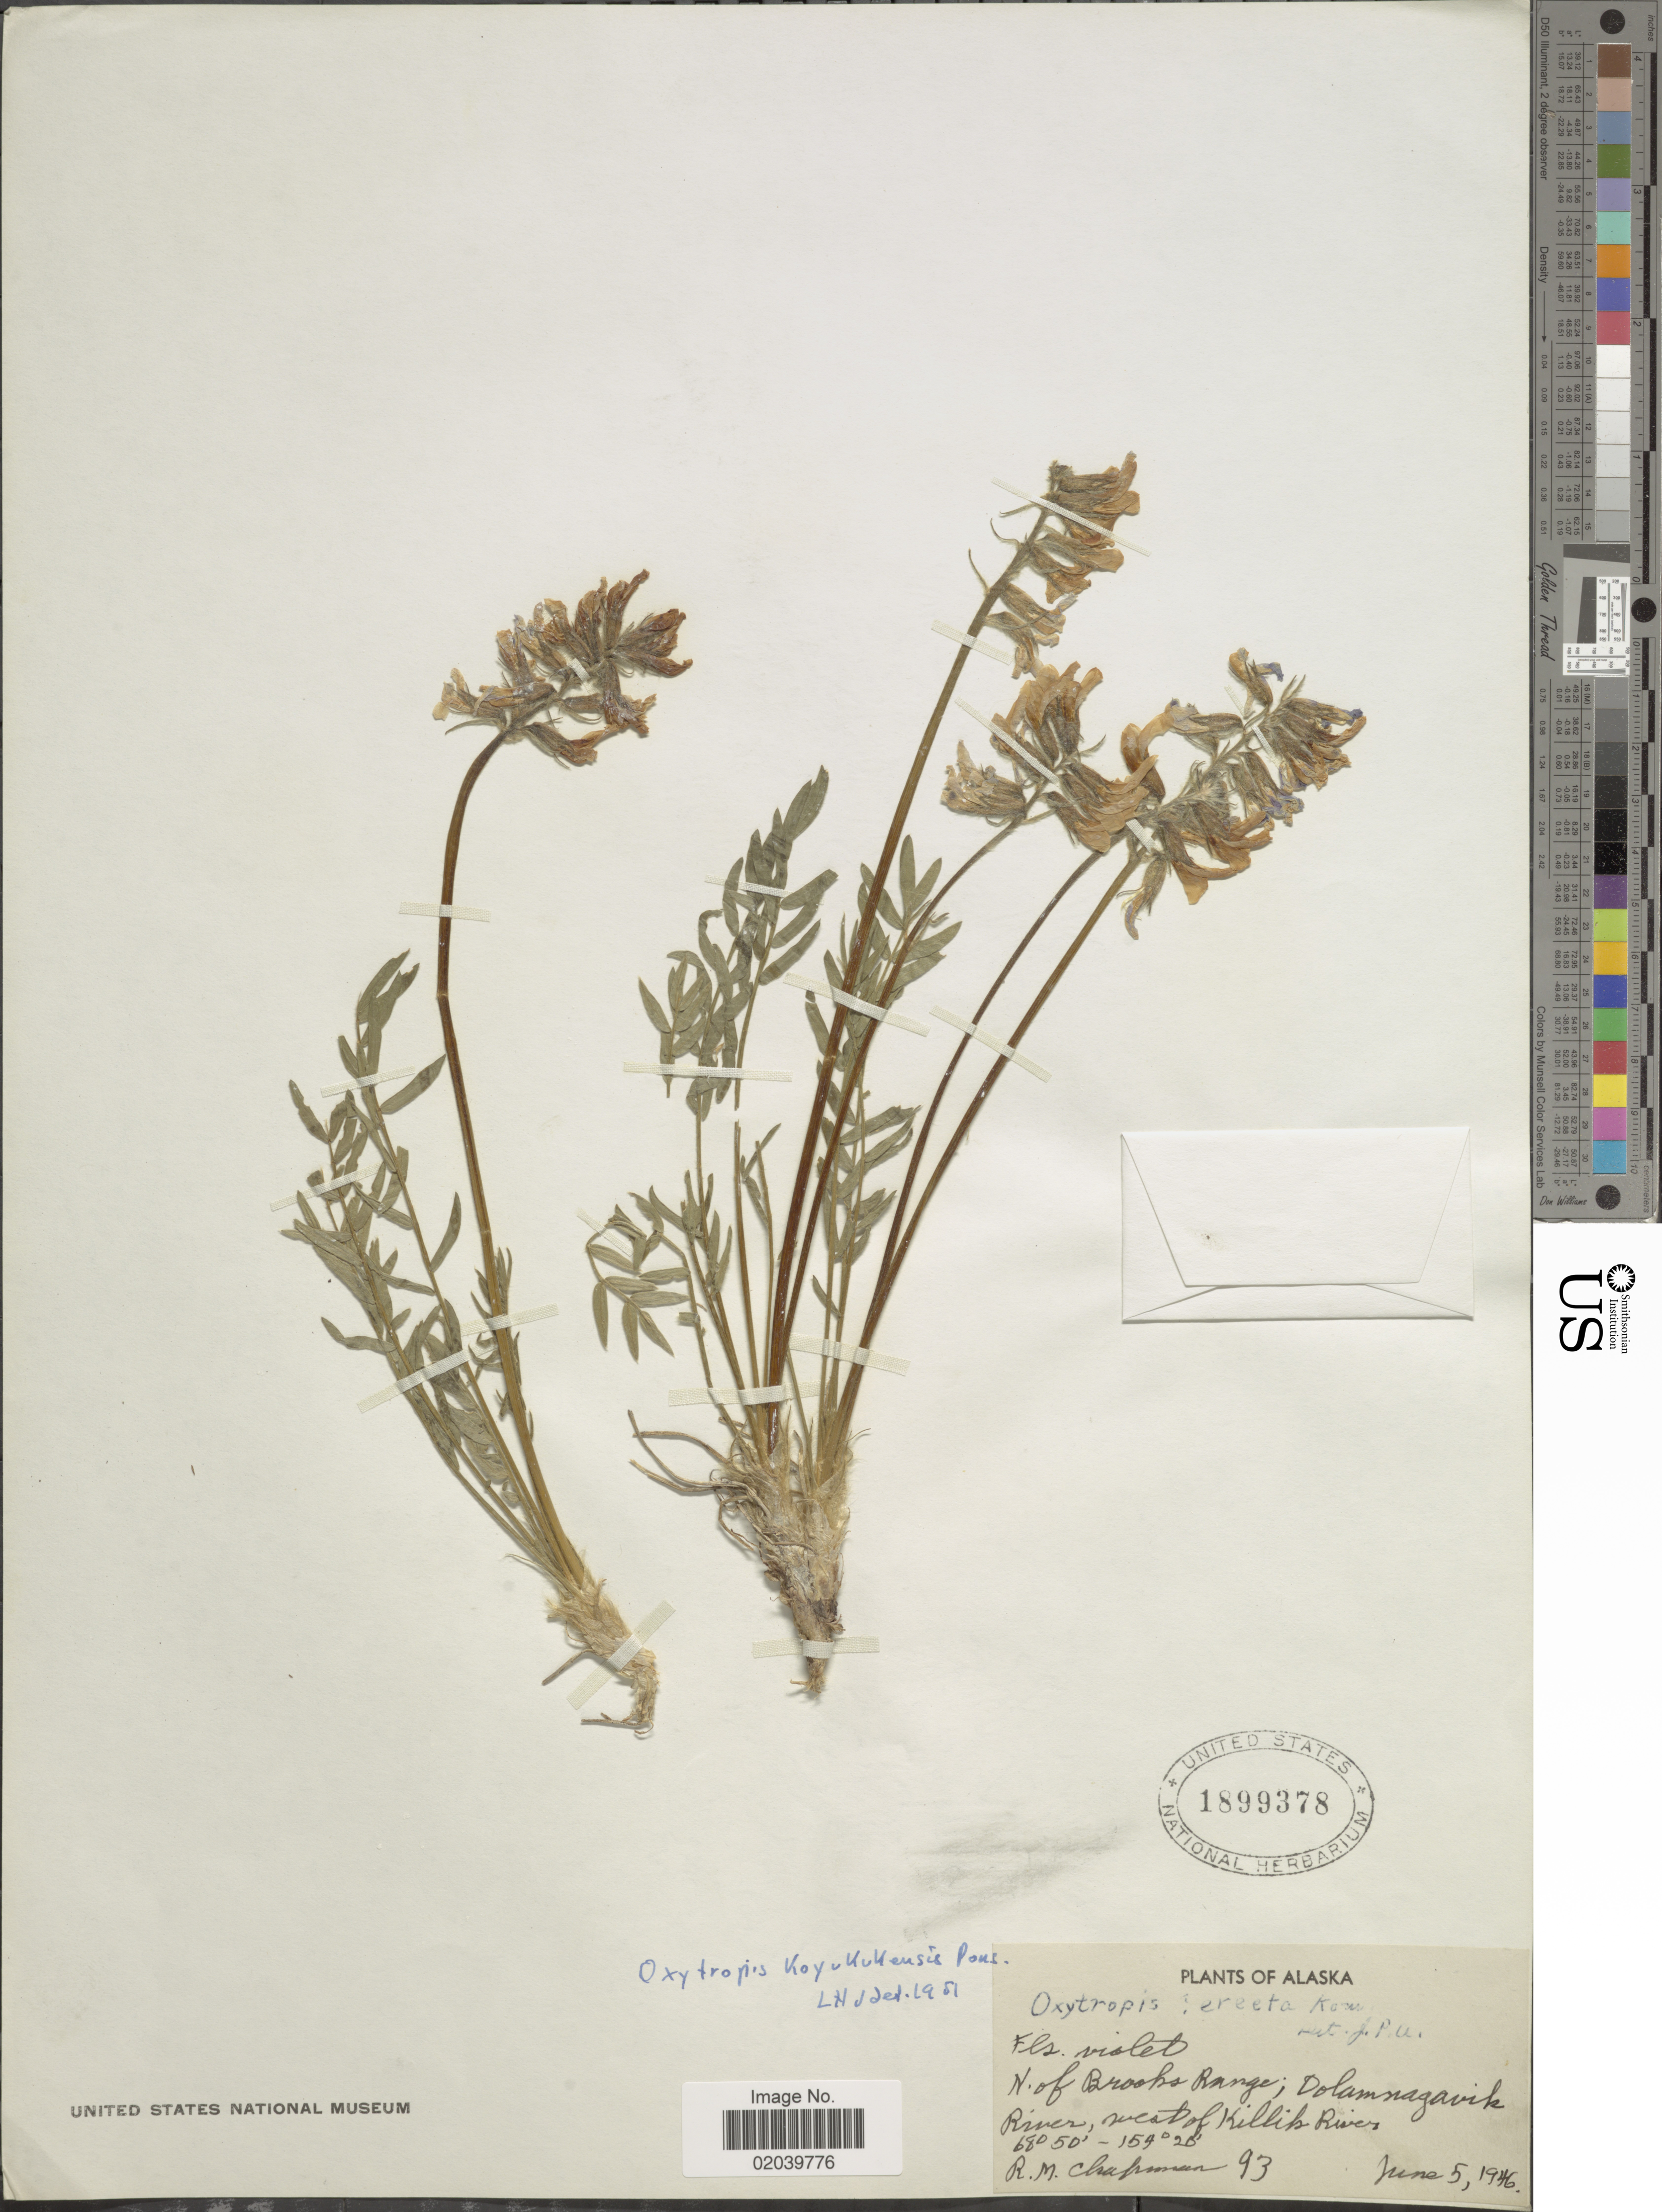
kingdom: Plantae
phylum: Tracheophyta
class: Magnoliopsida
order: Fabales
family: Fabaceae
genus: Oxytropis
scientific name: Oxytropis koyukukensis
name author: A.E. Porsild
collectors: R. M. Chapman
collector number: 93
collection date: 1946-06-05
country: United States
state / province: Alaska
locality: N. of Brooks Range; Dolamnagavik River, west of Killik River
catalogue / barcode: US 1899378